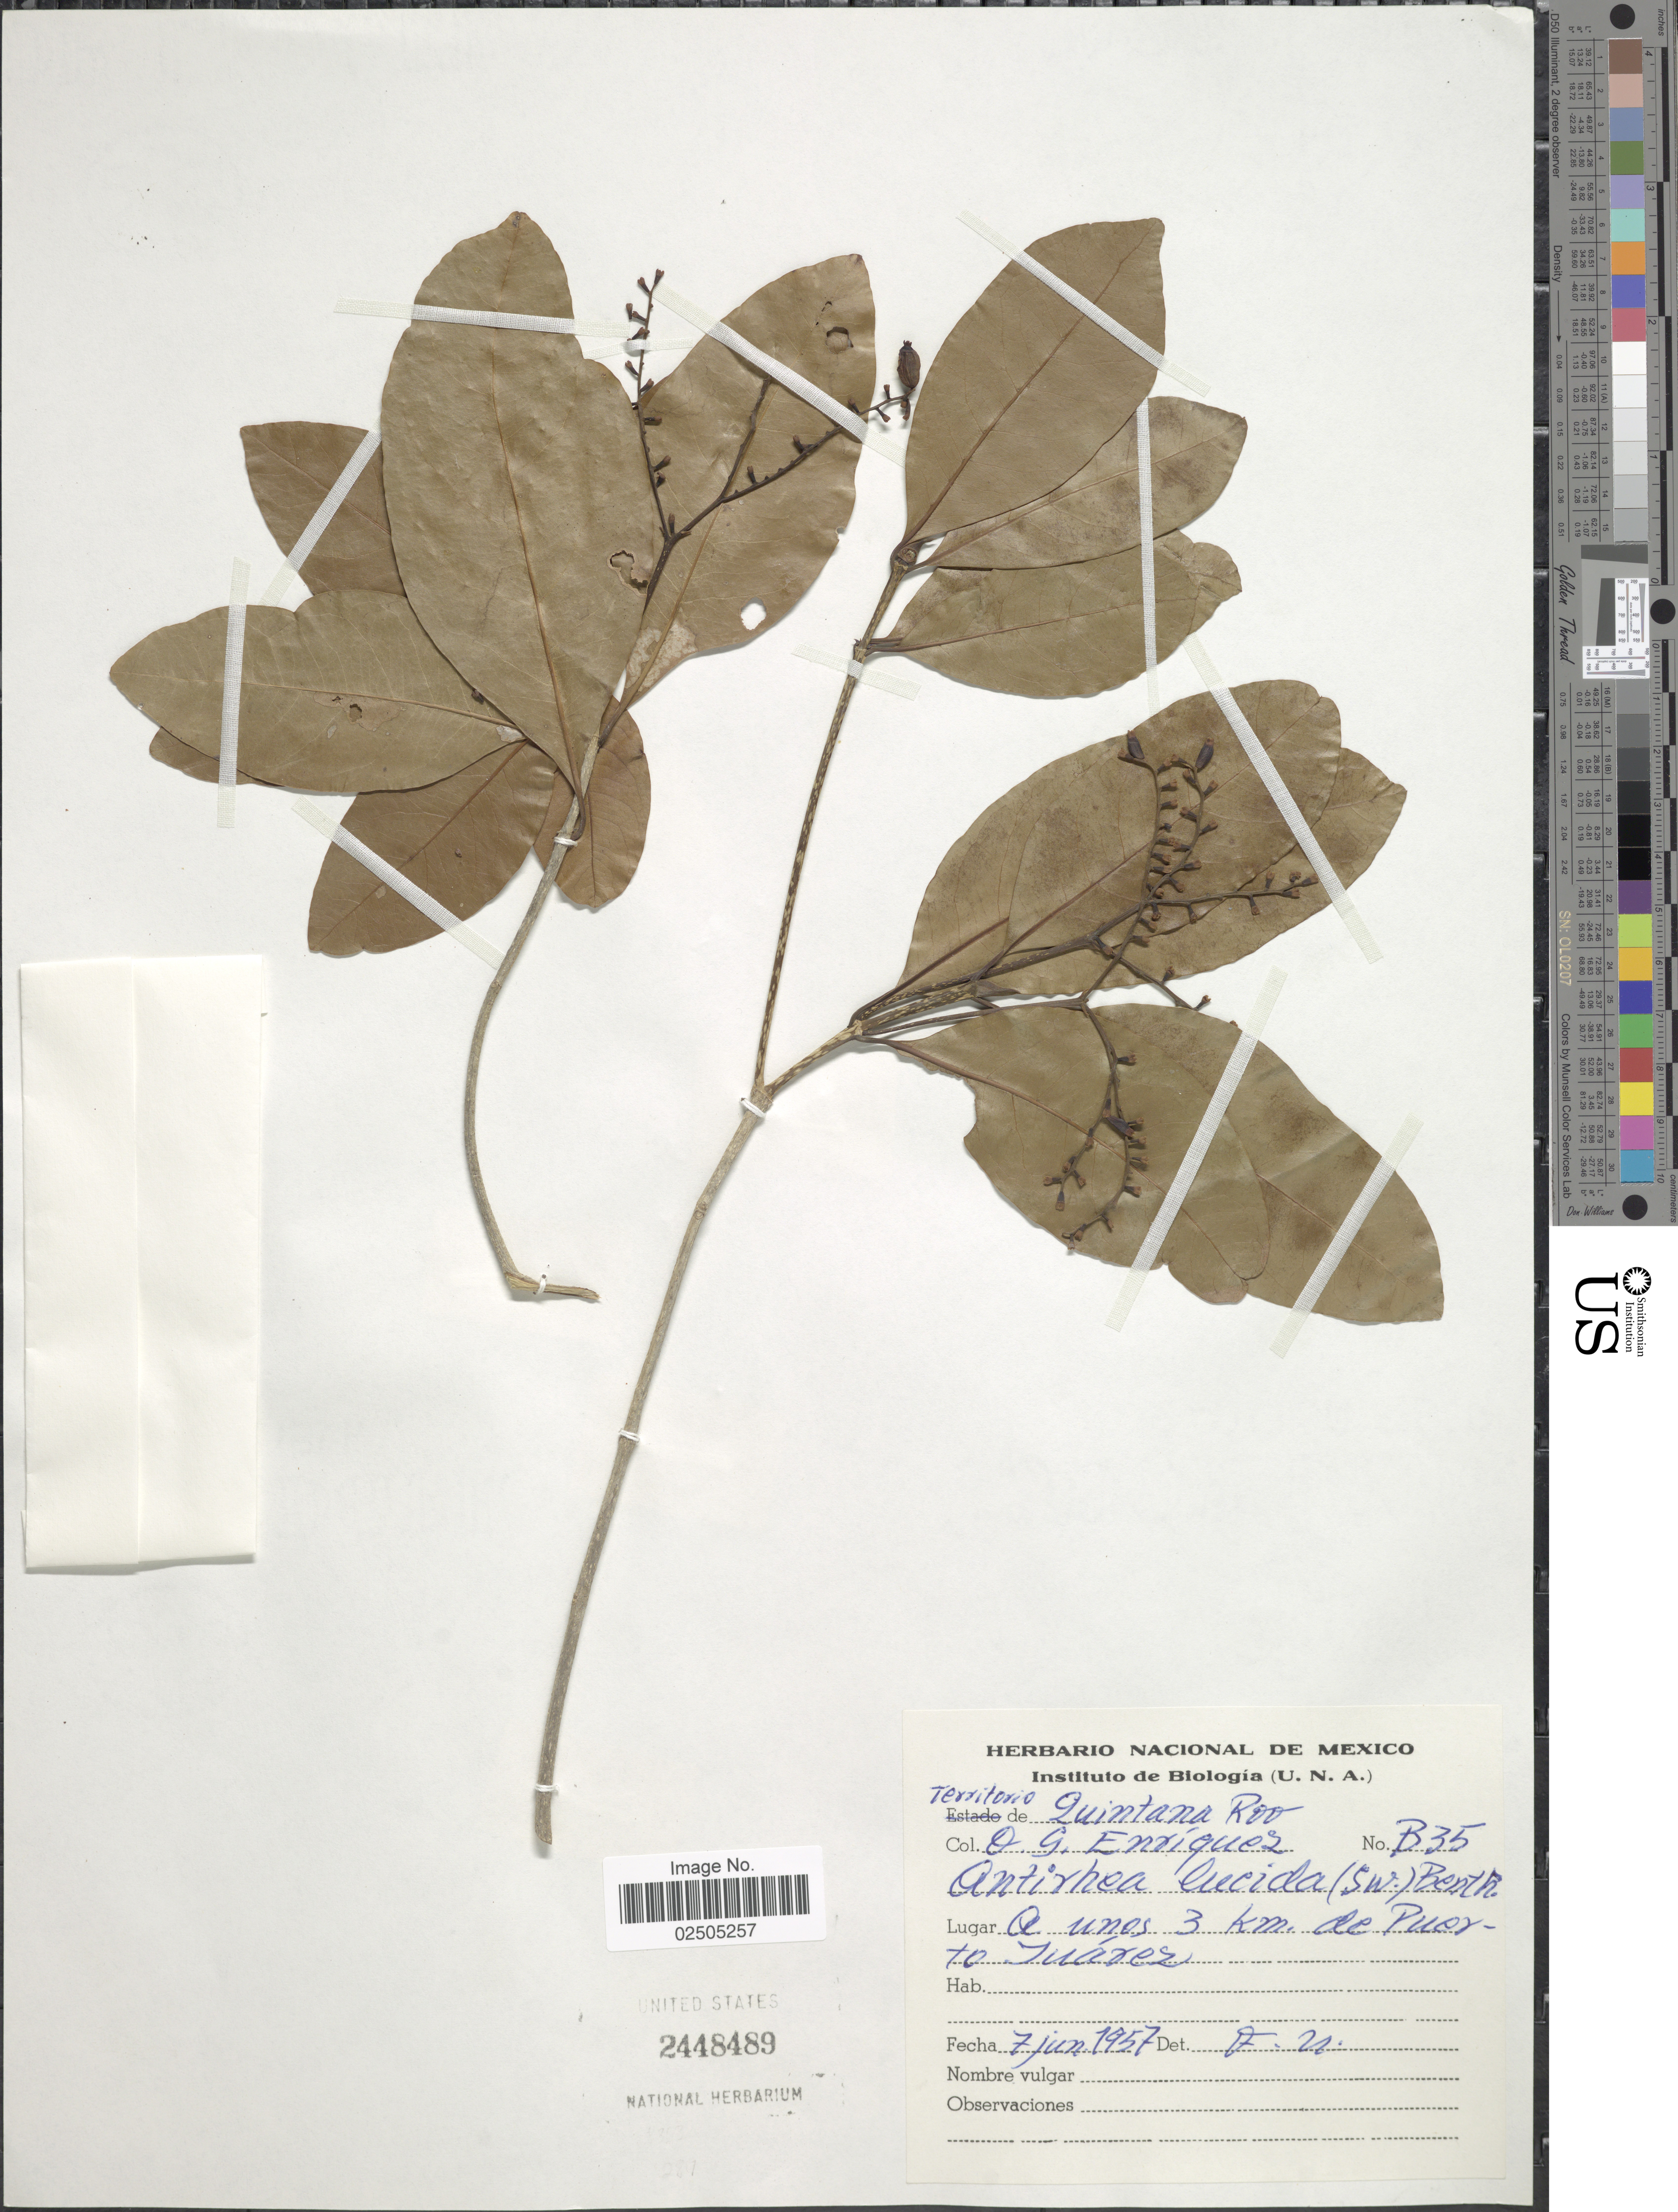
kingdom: Plantae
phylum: Tracheophyta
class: Magnoliopsida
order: Gentianales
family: Rubiaceae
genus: Antirrhoea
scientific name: Antirrhoea lucida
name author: (C.F. Gaertn.) Benth. & Hook. f.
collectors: O. Enriquez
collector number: B35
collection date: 1957-06-07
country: Mexico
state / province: Quintana Roo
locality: A unos 3 km. de Puerto Juarez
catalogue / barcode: US 2448489